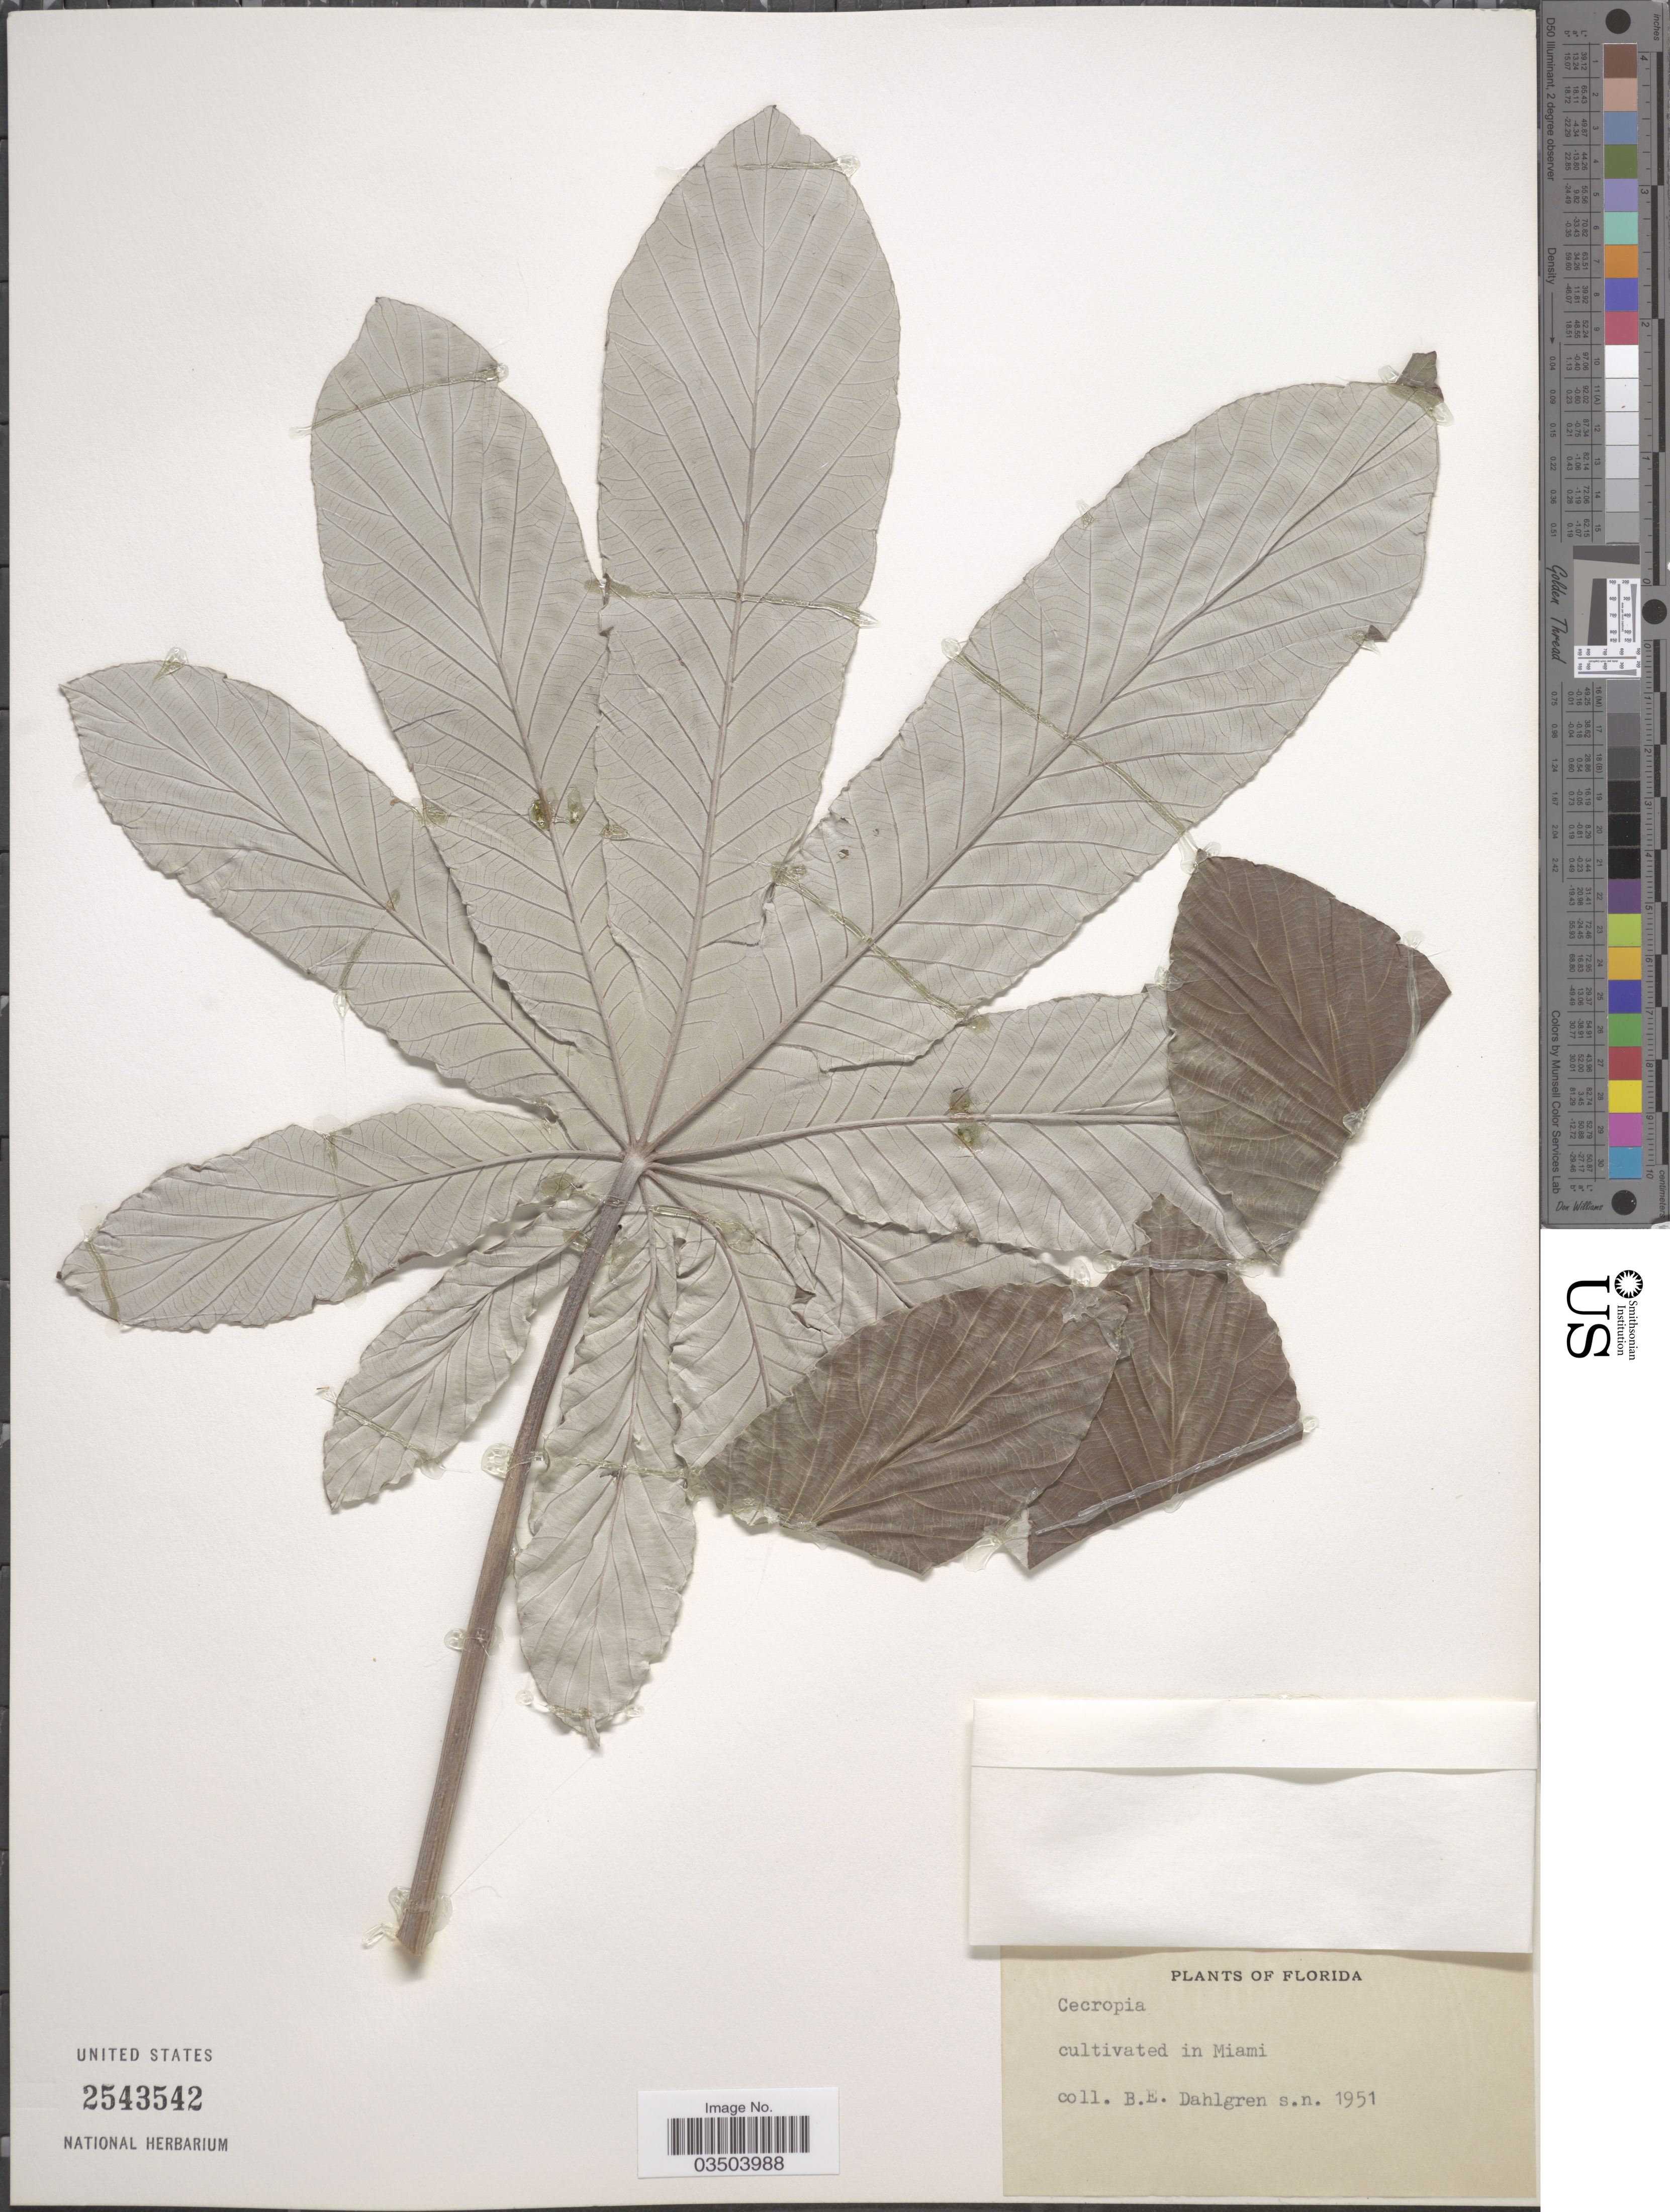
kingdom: Plantae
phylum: Tracheophyta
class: Magnoliopsida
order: Rosales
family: Urticaceae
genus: Cecropia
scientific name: Cecropia sp.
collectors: B. E. Dahlgren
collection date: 1951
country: United States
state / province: Florida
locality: In Miami.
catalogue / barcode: US 2543542